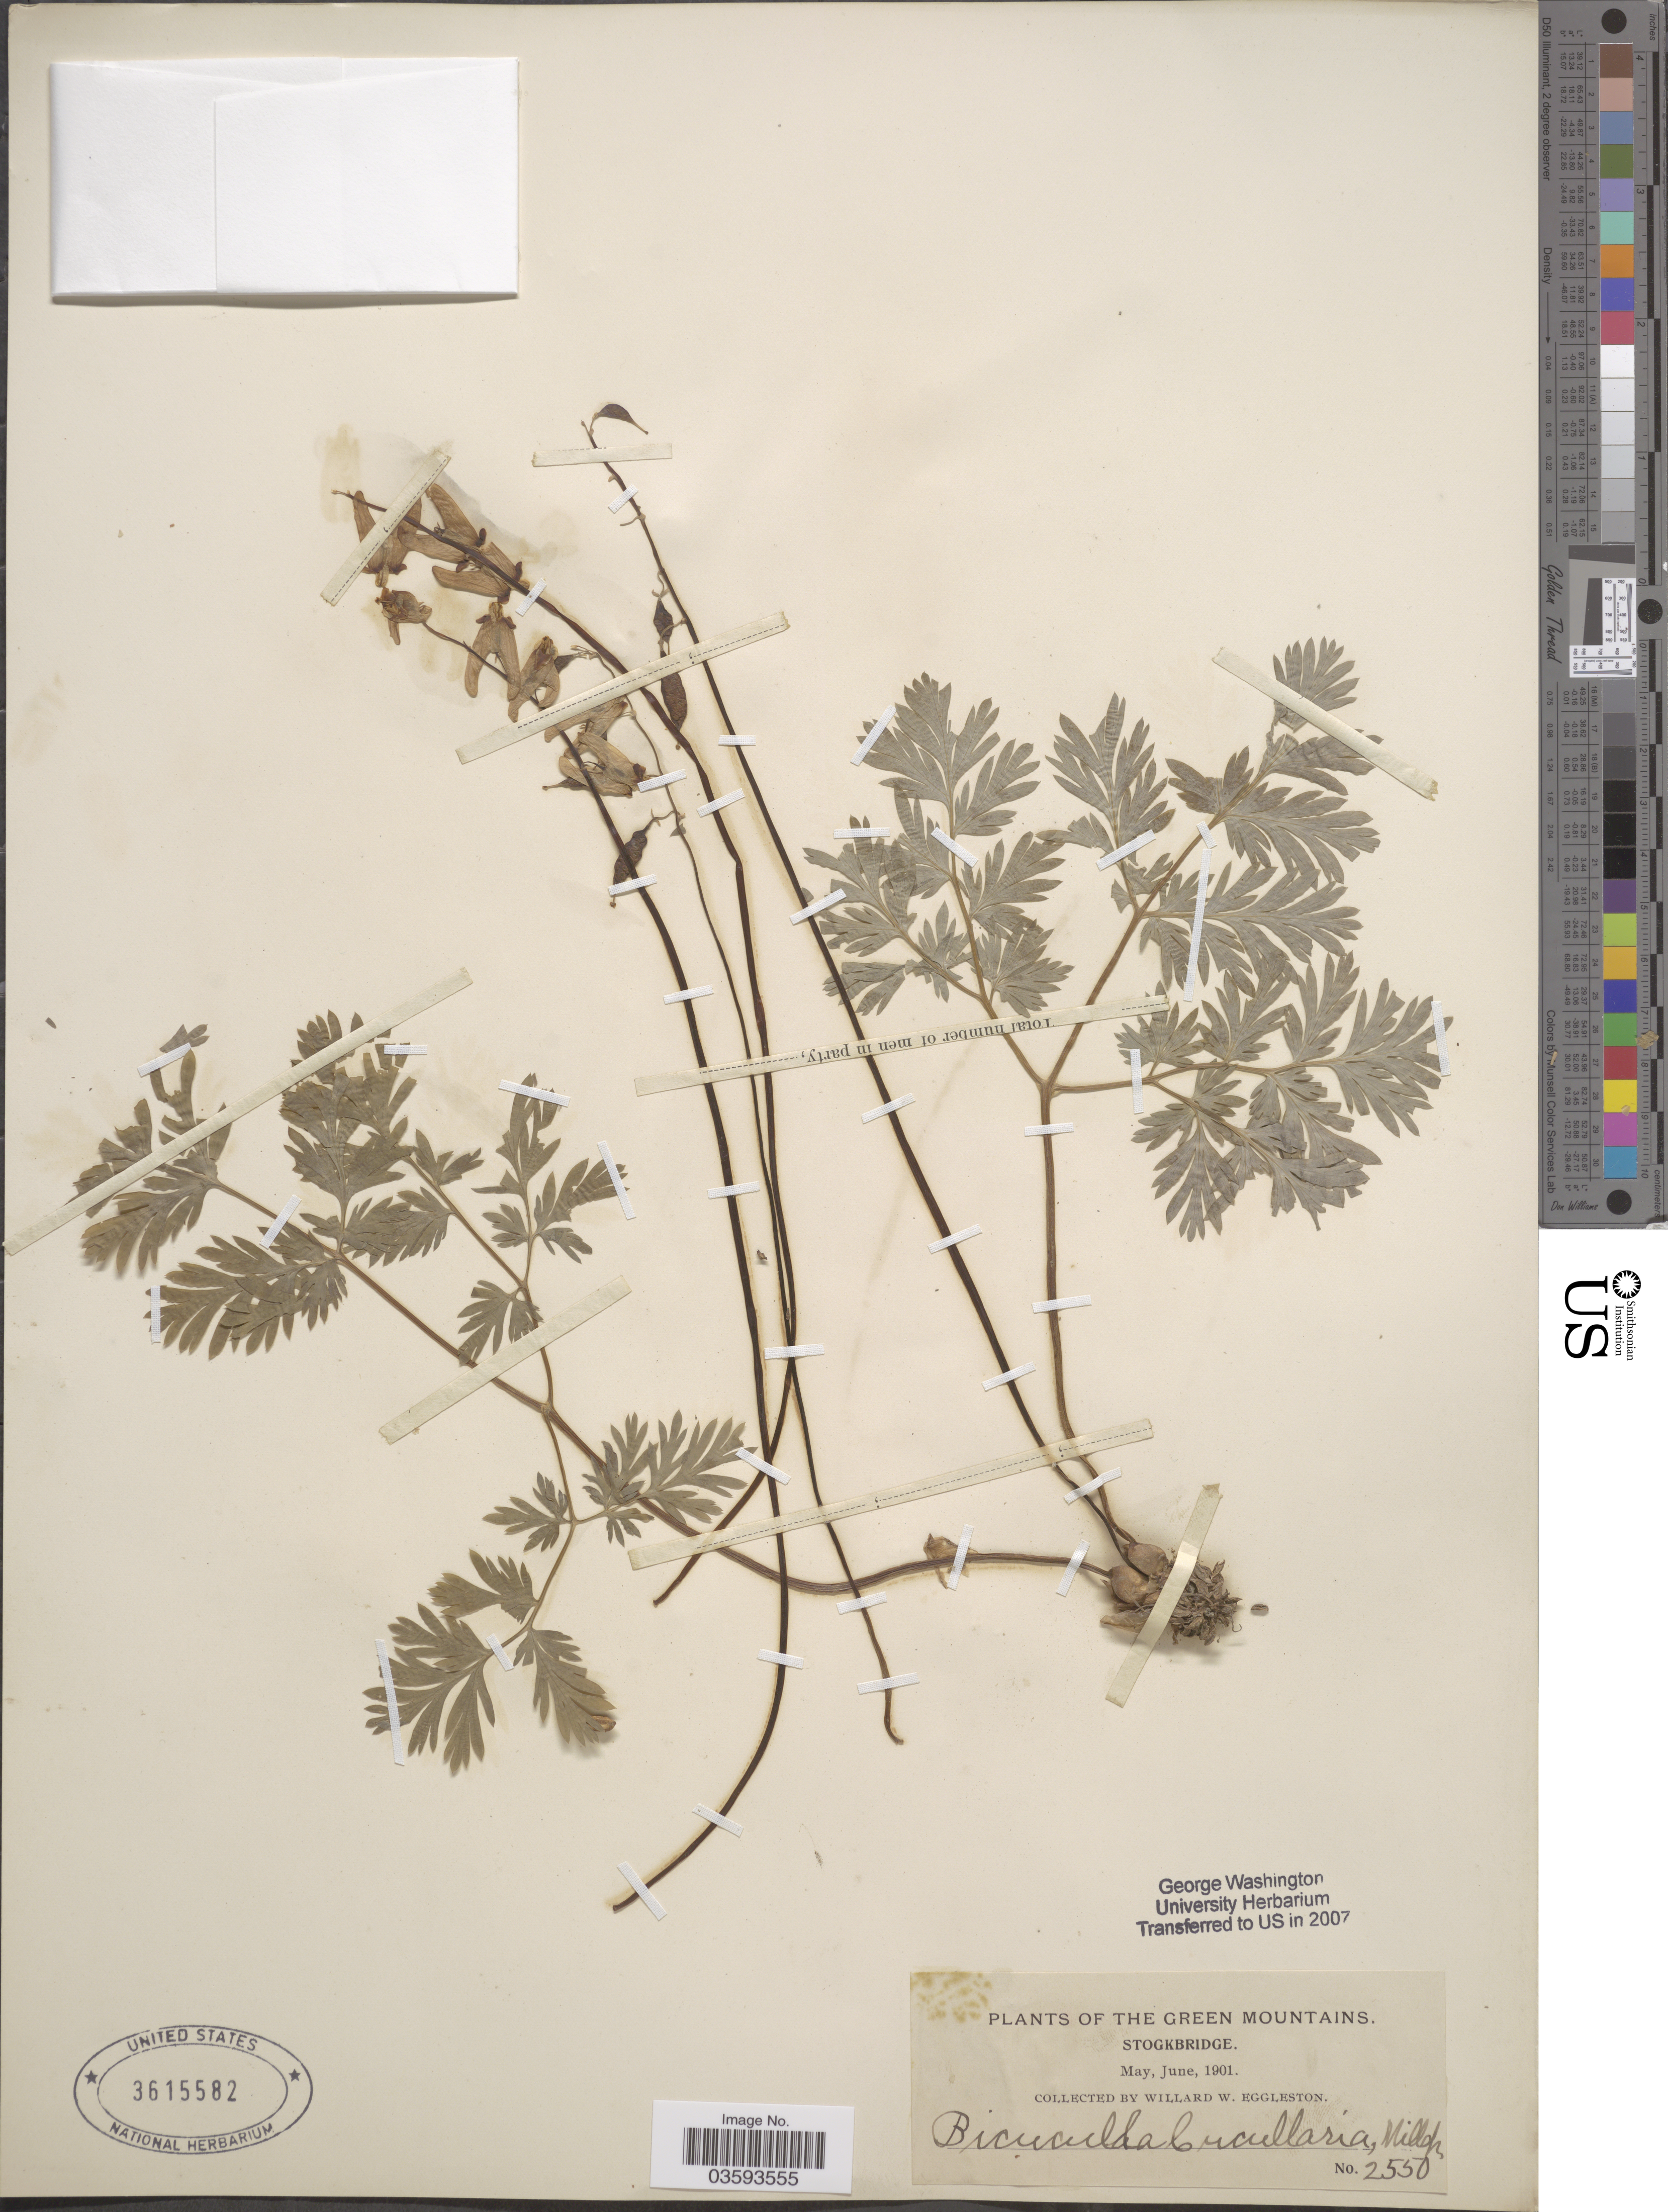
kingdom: Plantae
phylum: Tracheophyta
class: Magnoliopsida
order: Ranunculales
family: Papaveraceae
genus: Dicentra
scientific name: Dicentra cucullaria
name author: (L.) Bernh.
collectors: W. W. Eggleston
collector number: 2550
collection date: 1901-05/1901-06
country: United States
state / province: Vermont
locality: The Green Mountains. Stogkbridge.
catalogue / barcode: US 3615582